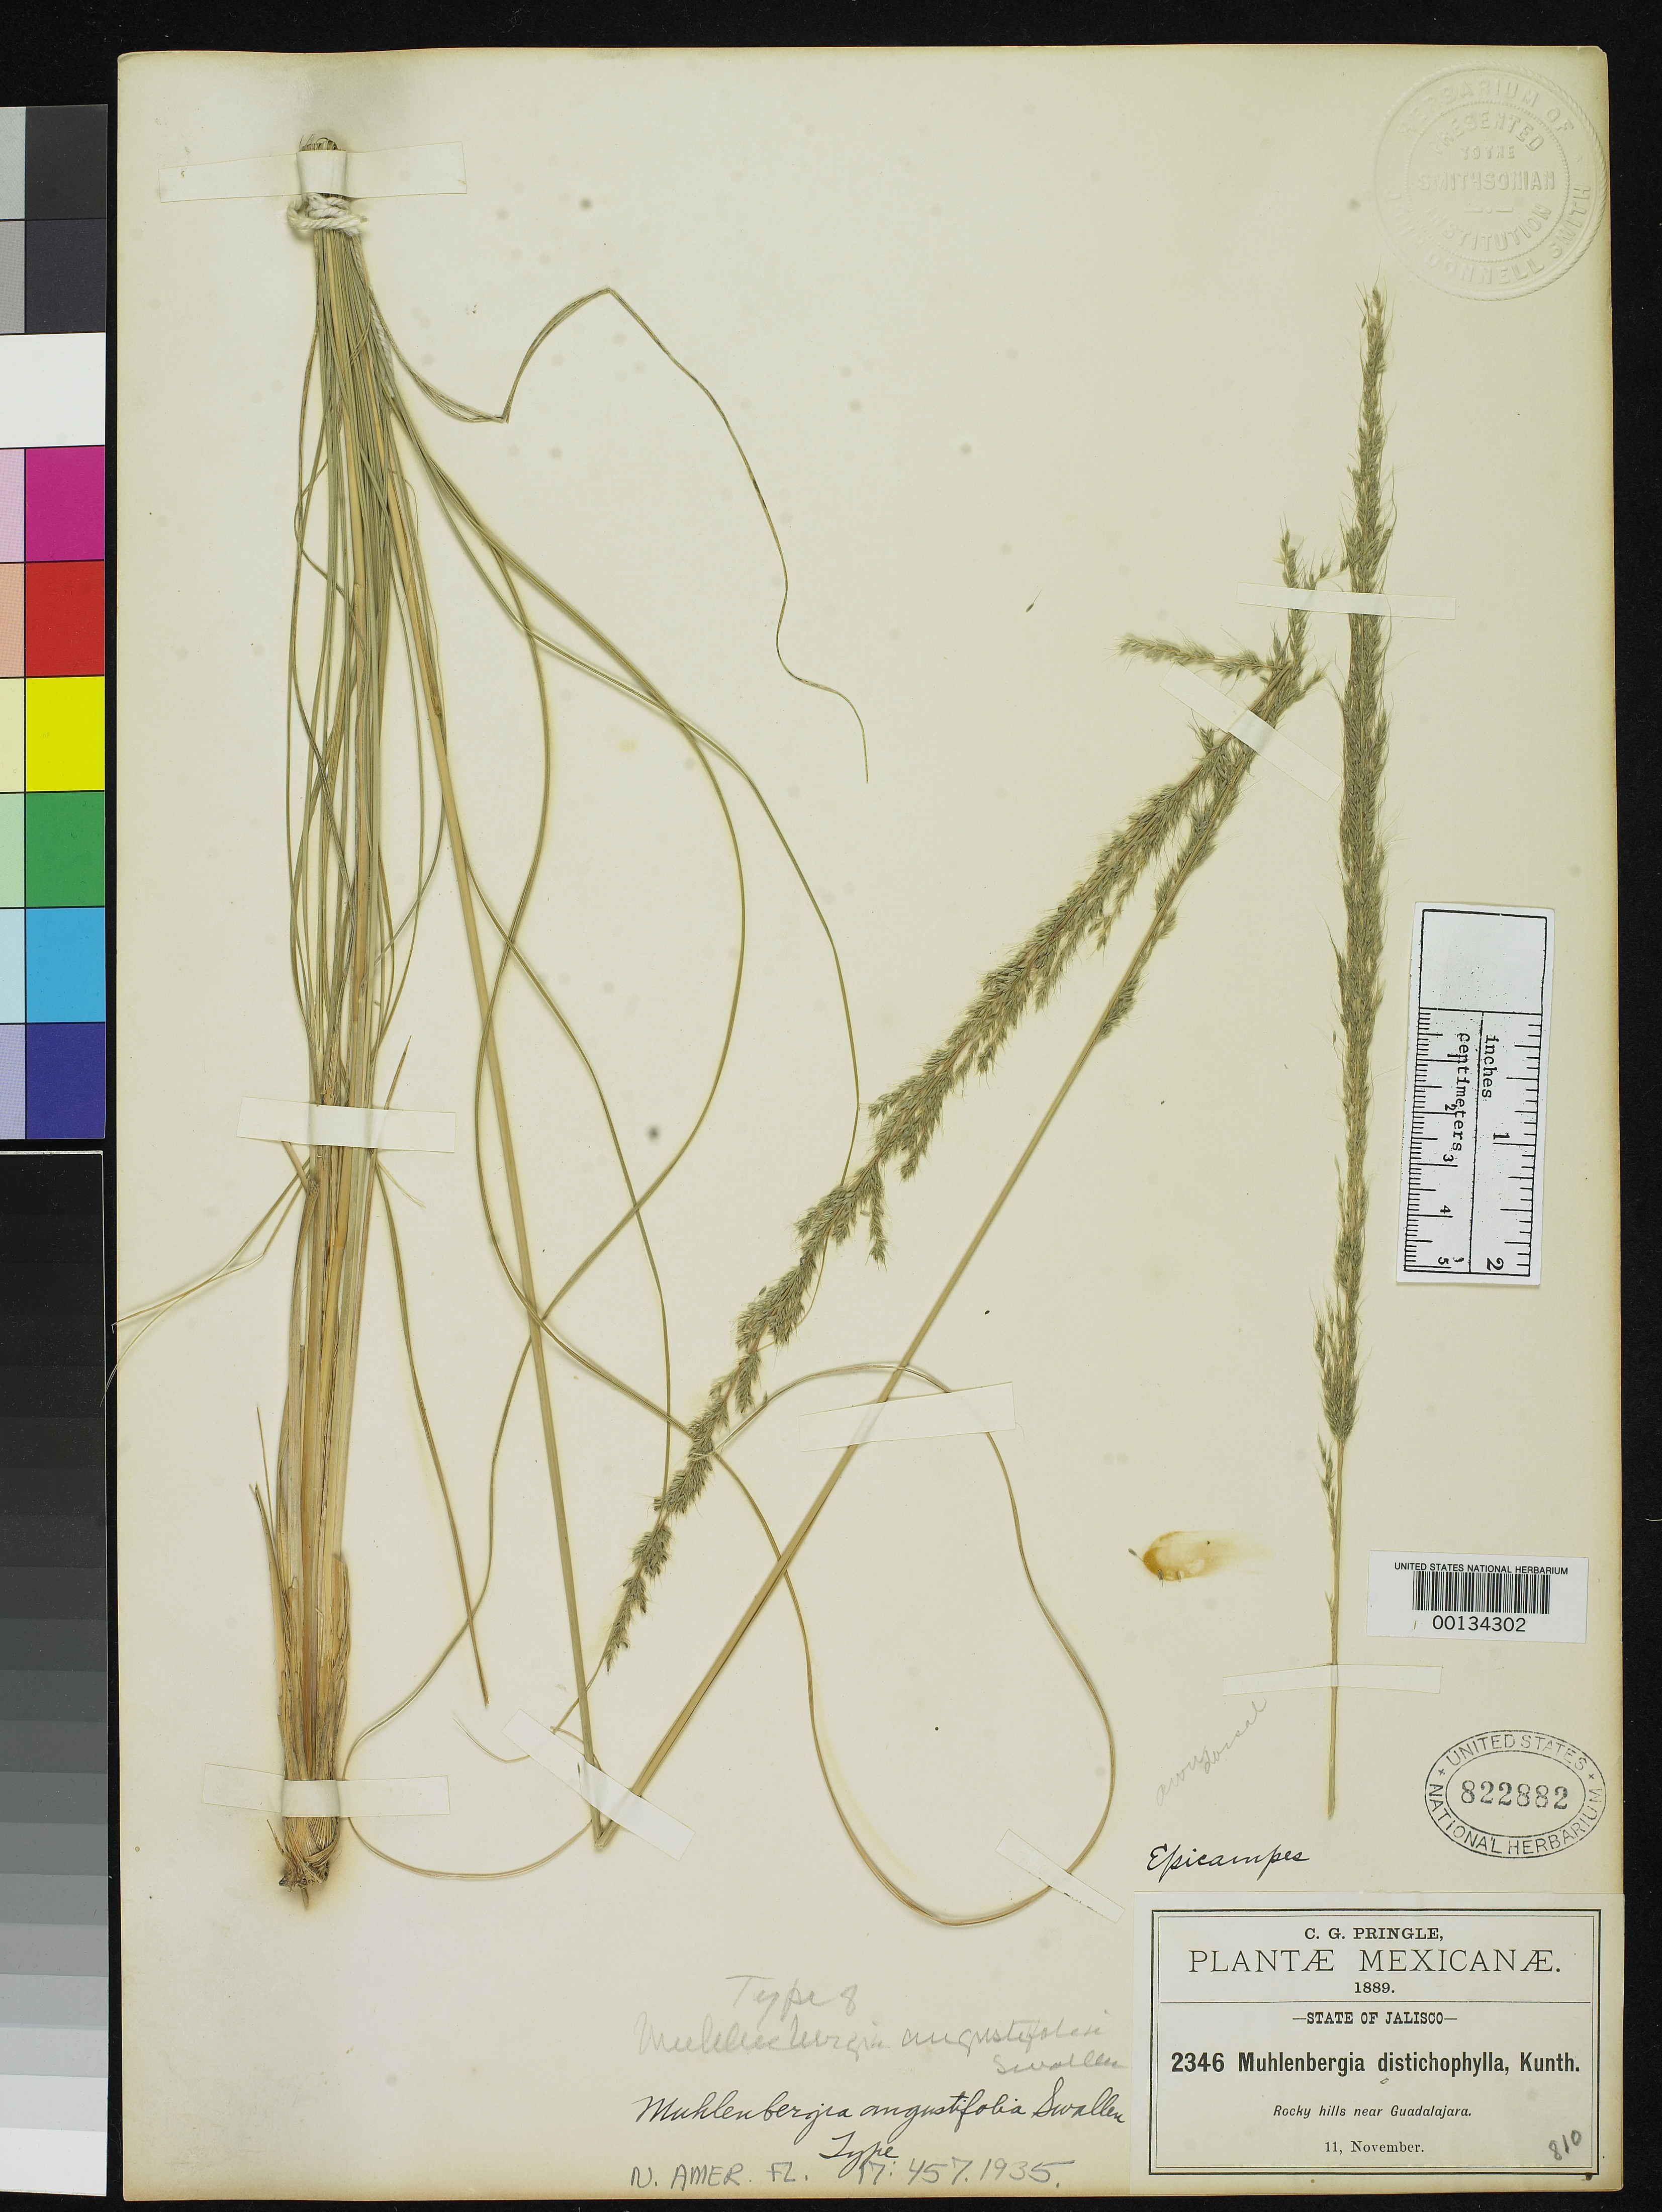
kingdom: Plantae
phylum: Tracheophyta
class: Liliopsida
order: Poales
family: Poaceae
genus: Muhlenbergia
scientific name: Muhlenbergia angustifolia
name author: Swallen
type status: Holotype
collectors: C. G. Pringle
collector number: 2346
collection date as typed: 11 Nov 1889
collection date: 1889-11-11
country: Mexico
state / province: Jalisco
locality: Rocky hills near Guadalajara.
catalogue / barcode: US 822882